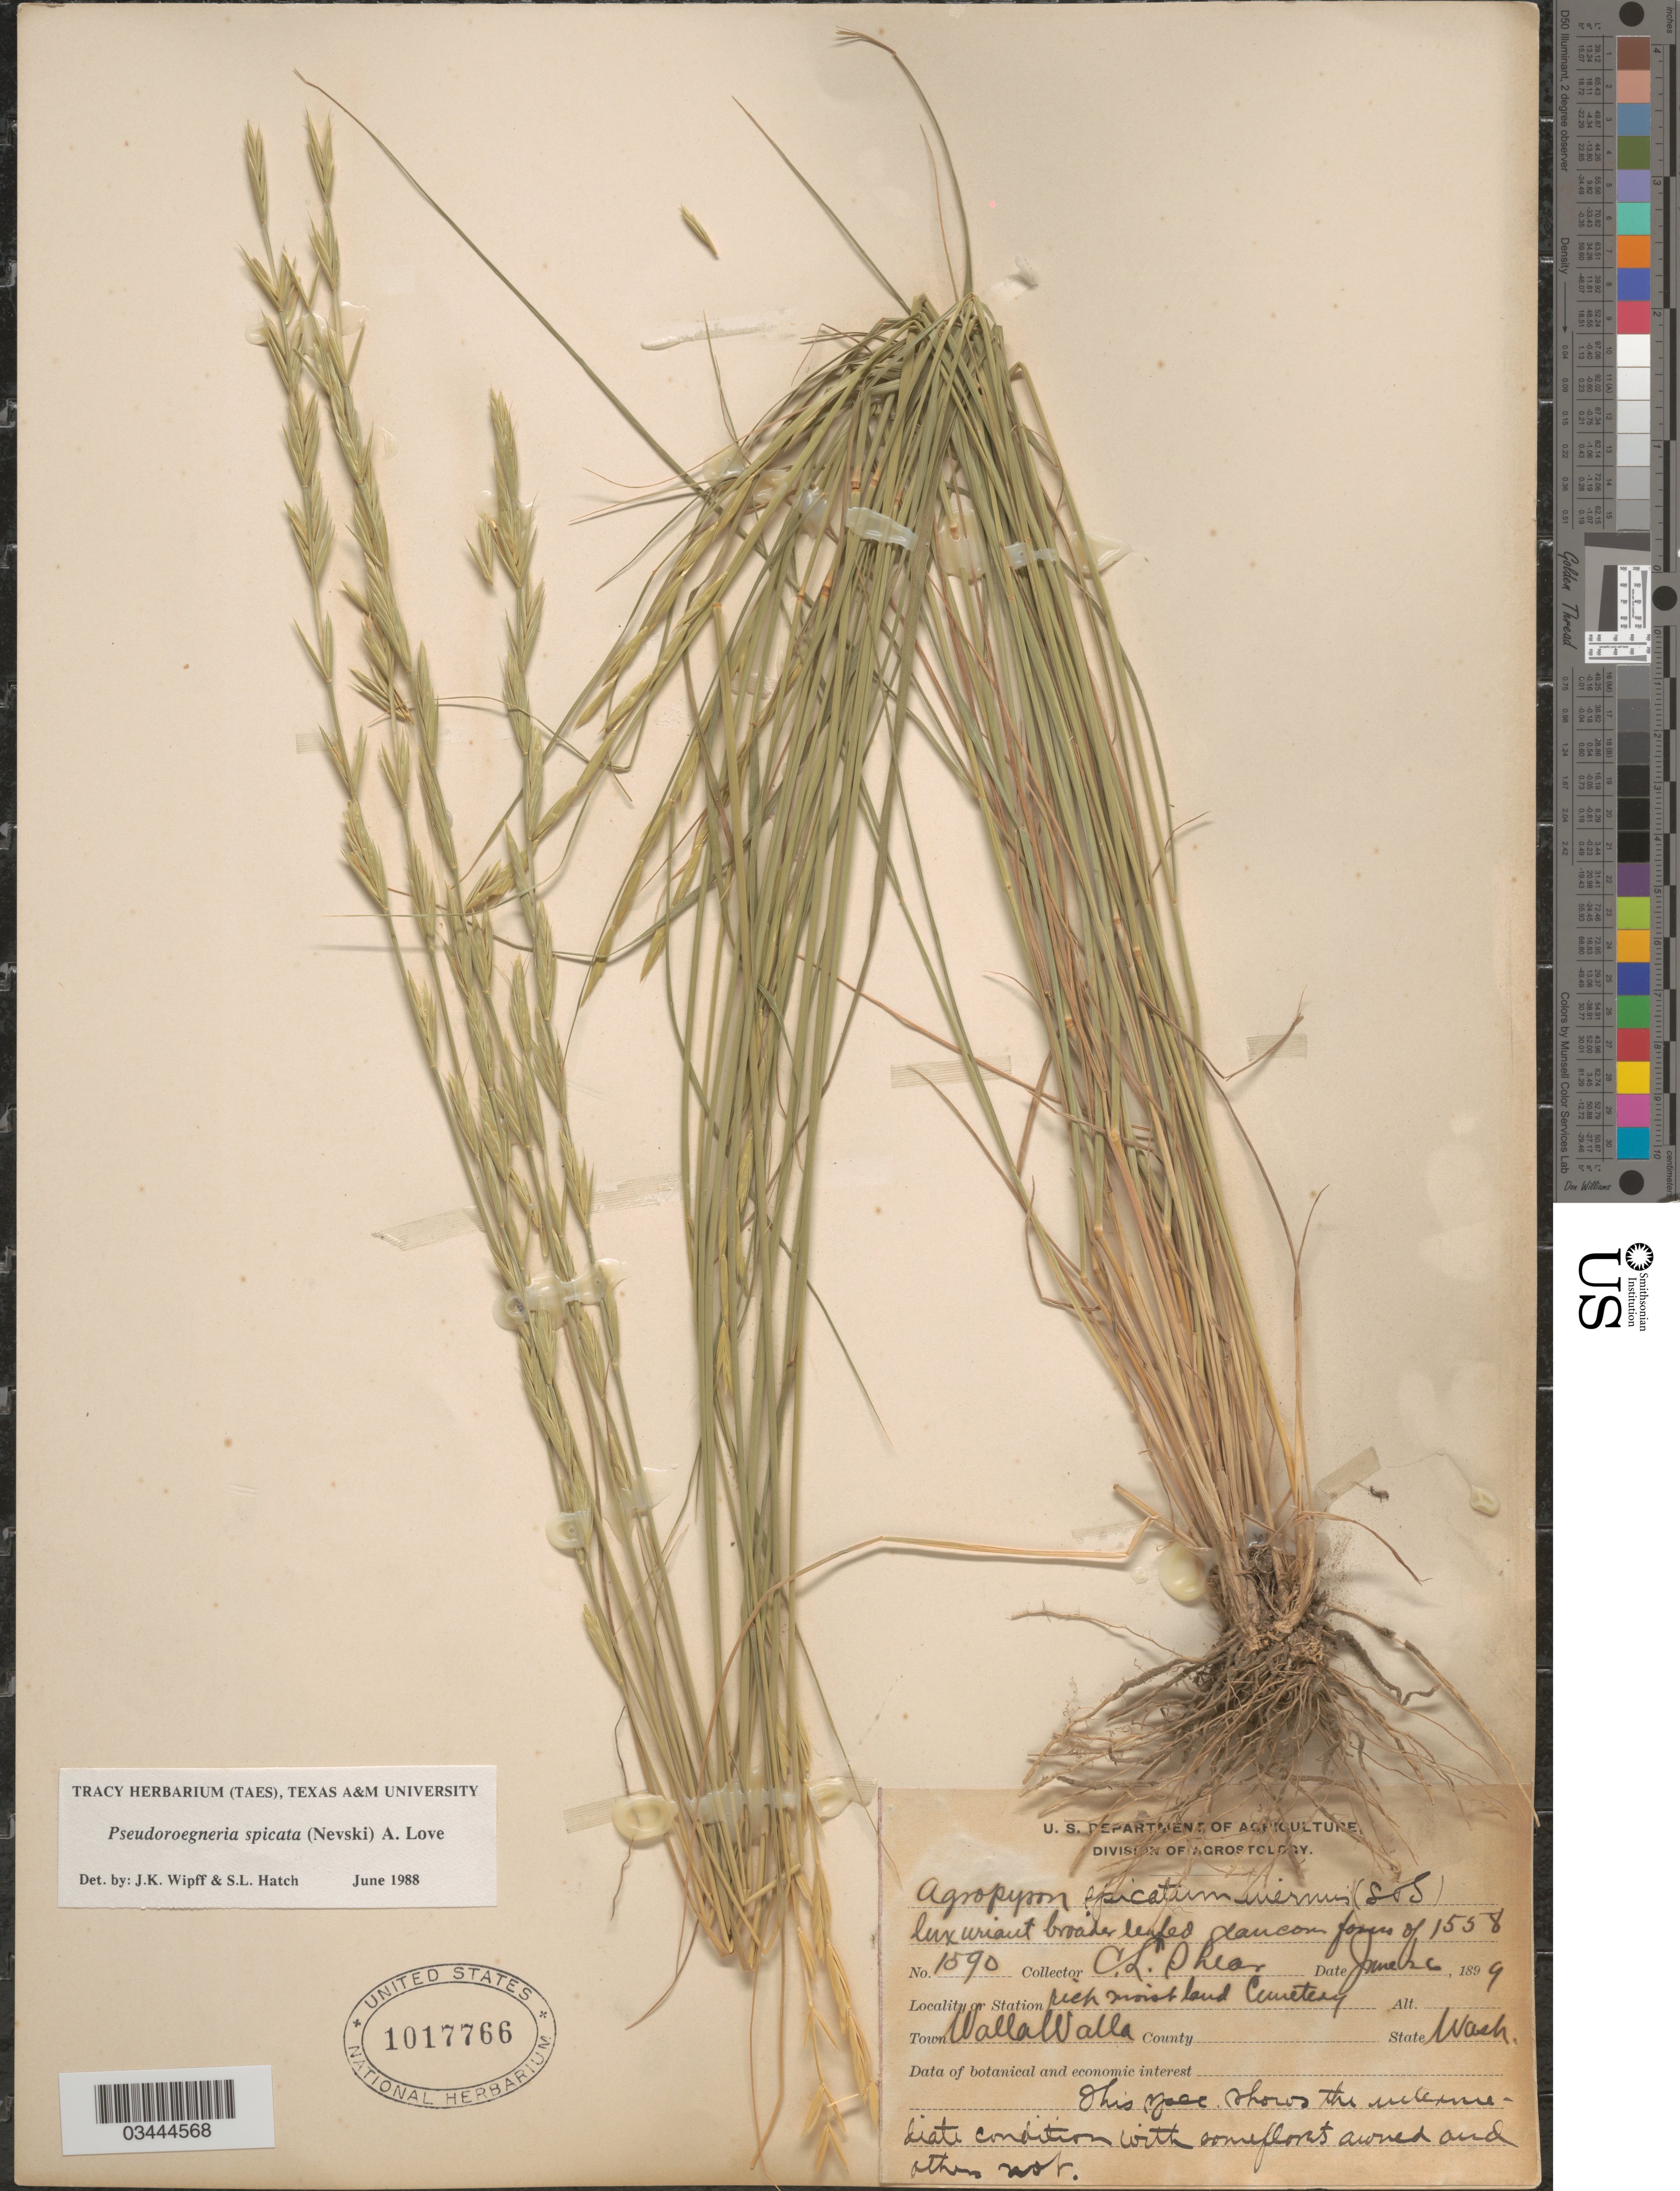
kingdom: Plantae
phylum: Tracheophyta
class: Liliopsida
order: Poales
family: Poaceae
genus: Pseudoroegneria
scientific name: Pseudoroegneria spicata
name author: (Pursh) Á. Löve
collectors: C. L. Shear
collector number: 1590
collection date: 1899-06-26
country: United States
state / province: Washington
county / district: Walla Walla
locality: Rich moist land Cemetery. Town Walla Walla.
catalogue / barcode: US 1017766